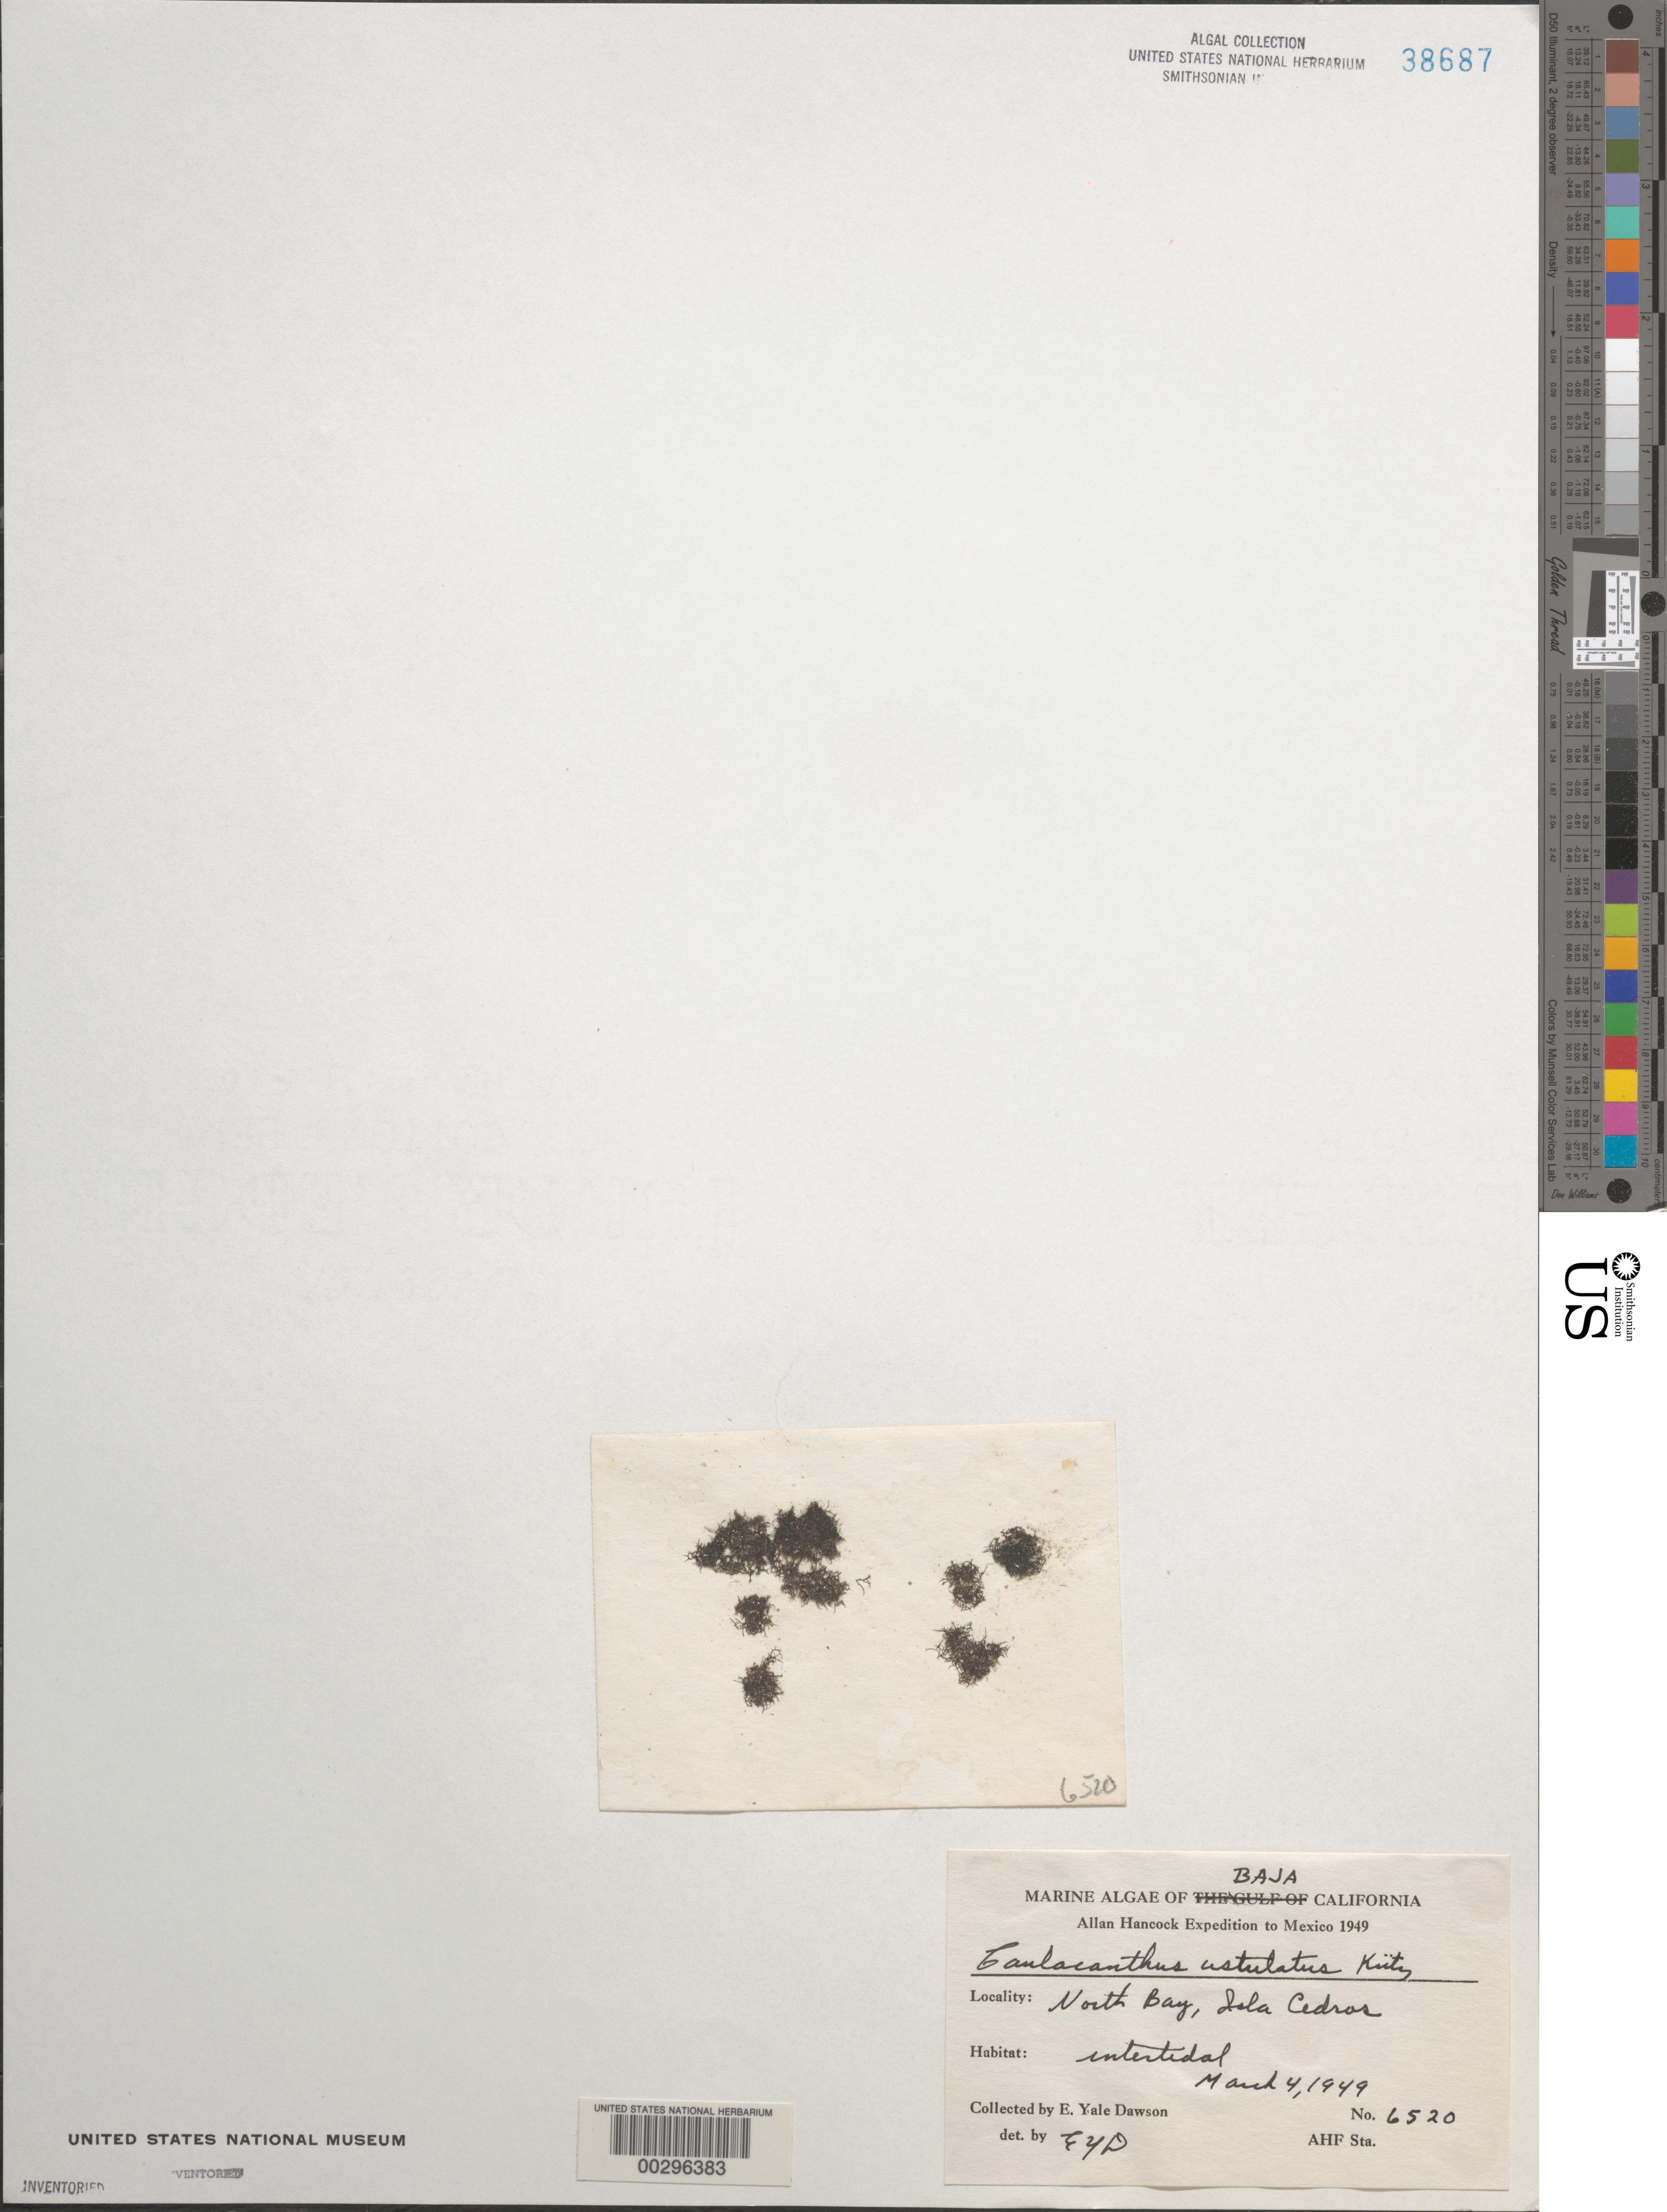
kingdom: Plantae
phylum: Rhodophyta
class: Florideophyceae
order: Gigartinales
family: Caulacanthaceae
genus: Caulacanthus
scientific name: Caulacanthus ustulatus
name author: (Mert. ex Turner) Kütz.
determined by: Dawson, E. Y.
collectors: E. Y. Dawson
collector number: EYD 6520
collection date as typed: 04 Mar 1949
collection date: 1949-03-04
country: Mexico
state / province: Baja California Norte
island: Isla Cedros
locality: North Bay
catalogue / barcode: US 38687